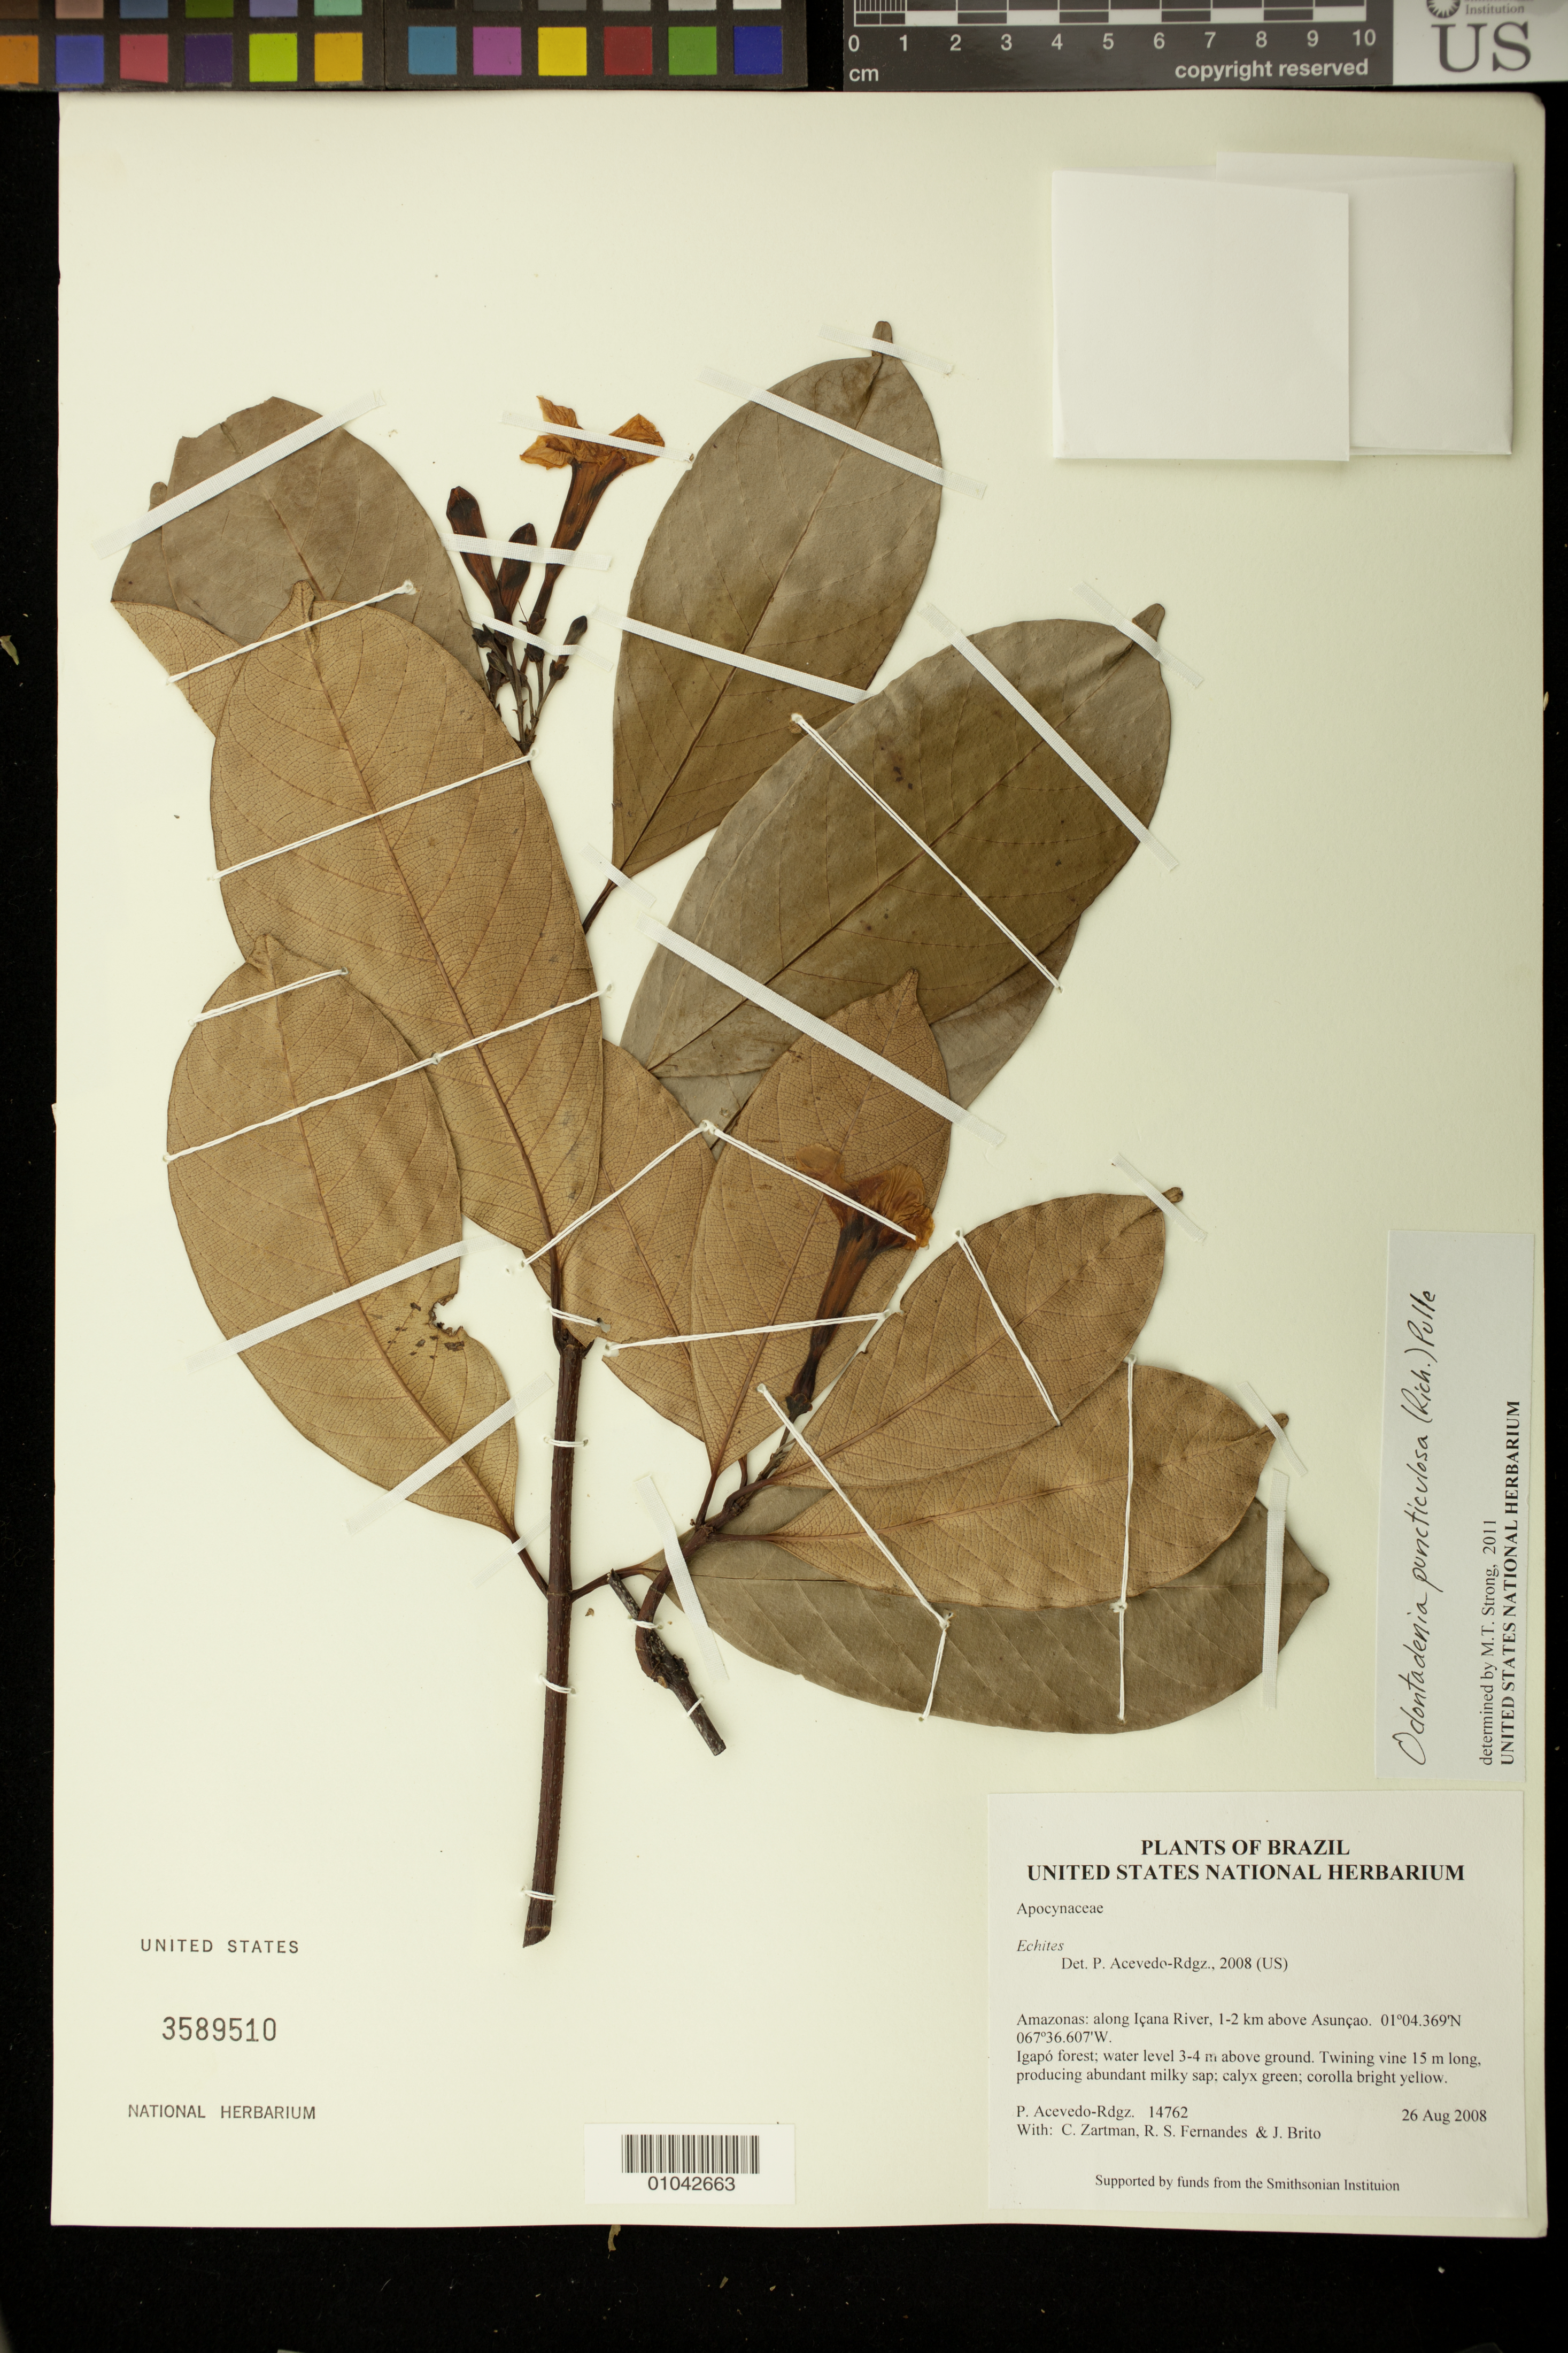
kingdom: Plantae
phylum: Tracheophyta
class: Magnoliopsida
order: Gentianales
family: Apocynaceae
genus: Odontadenia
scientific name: Odontadenia puncticulosa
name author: (Rich.) Pulle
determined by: Strong, M. T., (US), Smithsonian Institution - National Museum of Natural History (UNITED STATES)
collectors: P. Acevedo-Rodr., C. Zartman, R. Fernandes & J. Brito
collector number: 14762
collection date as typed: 26 Aug 2008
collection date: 2008-08-26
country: Brazil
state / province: Amazonas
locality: Amazonas: along Içana River, 1-2 km above Asunçao.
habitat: Igapó forest; water level 3-4 m above ground.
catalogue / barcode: US 3589510